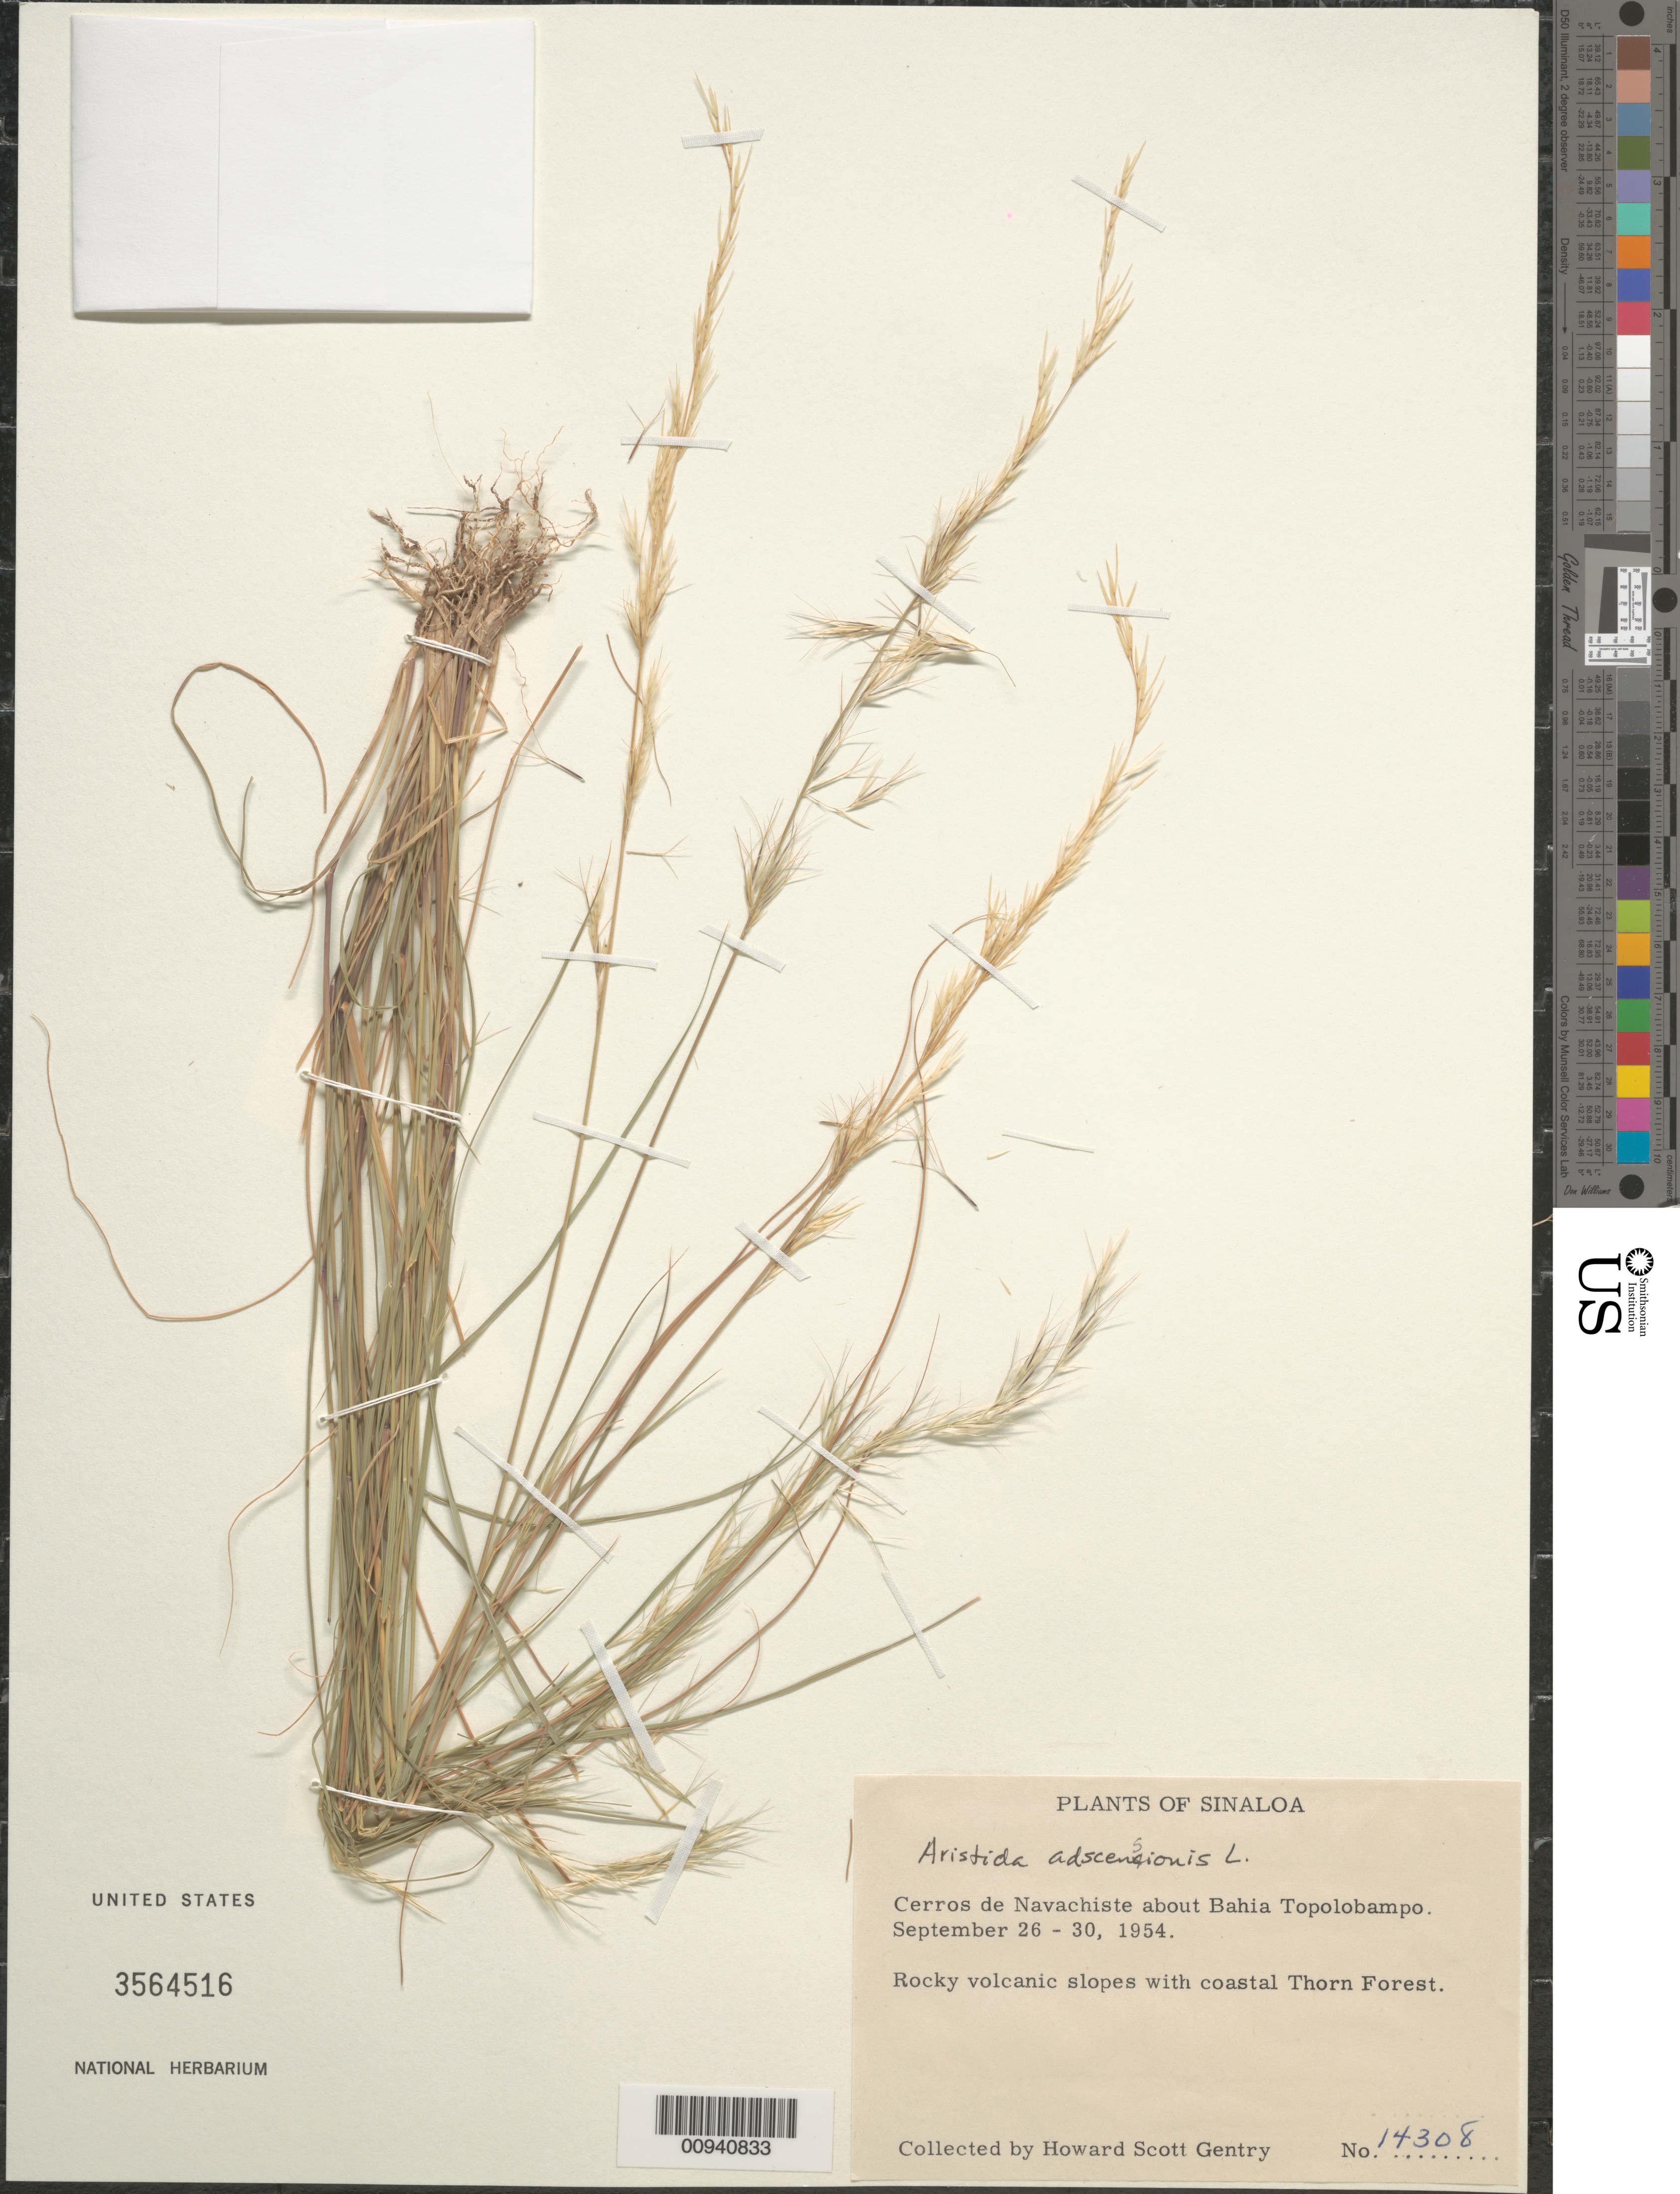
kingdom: Plantae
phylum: Tracheophyta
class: Liliopsida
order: Poales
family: Poaceae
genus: Aristida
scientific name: Aristida adscensionis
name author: L.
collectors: H. S. Gentry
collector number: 14308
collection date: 1954-09-26/1954-09-30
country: Mexico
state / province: Sinaloa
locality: Cerros de Navachiste about (sic) Topolobampo.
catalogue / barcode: US 3564516